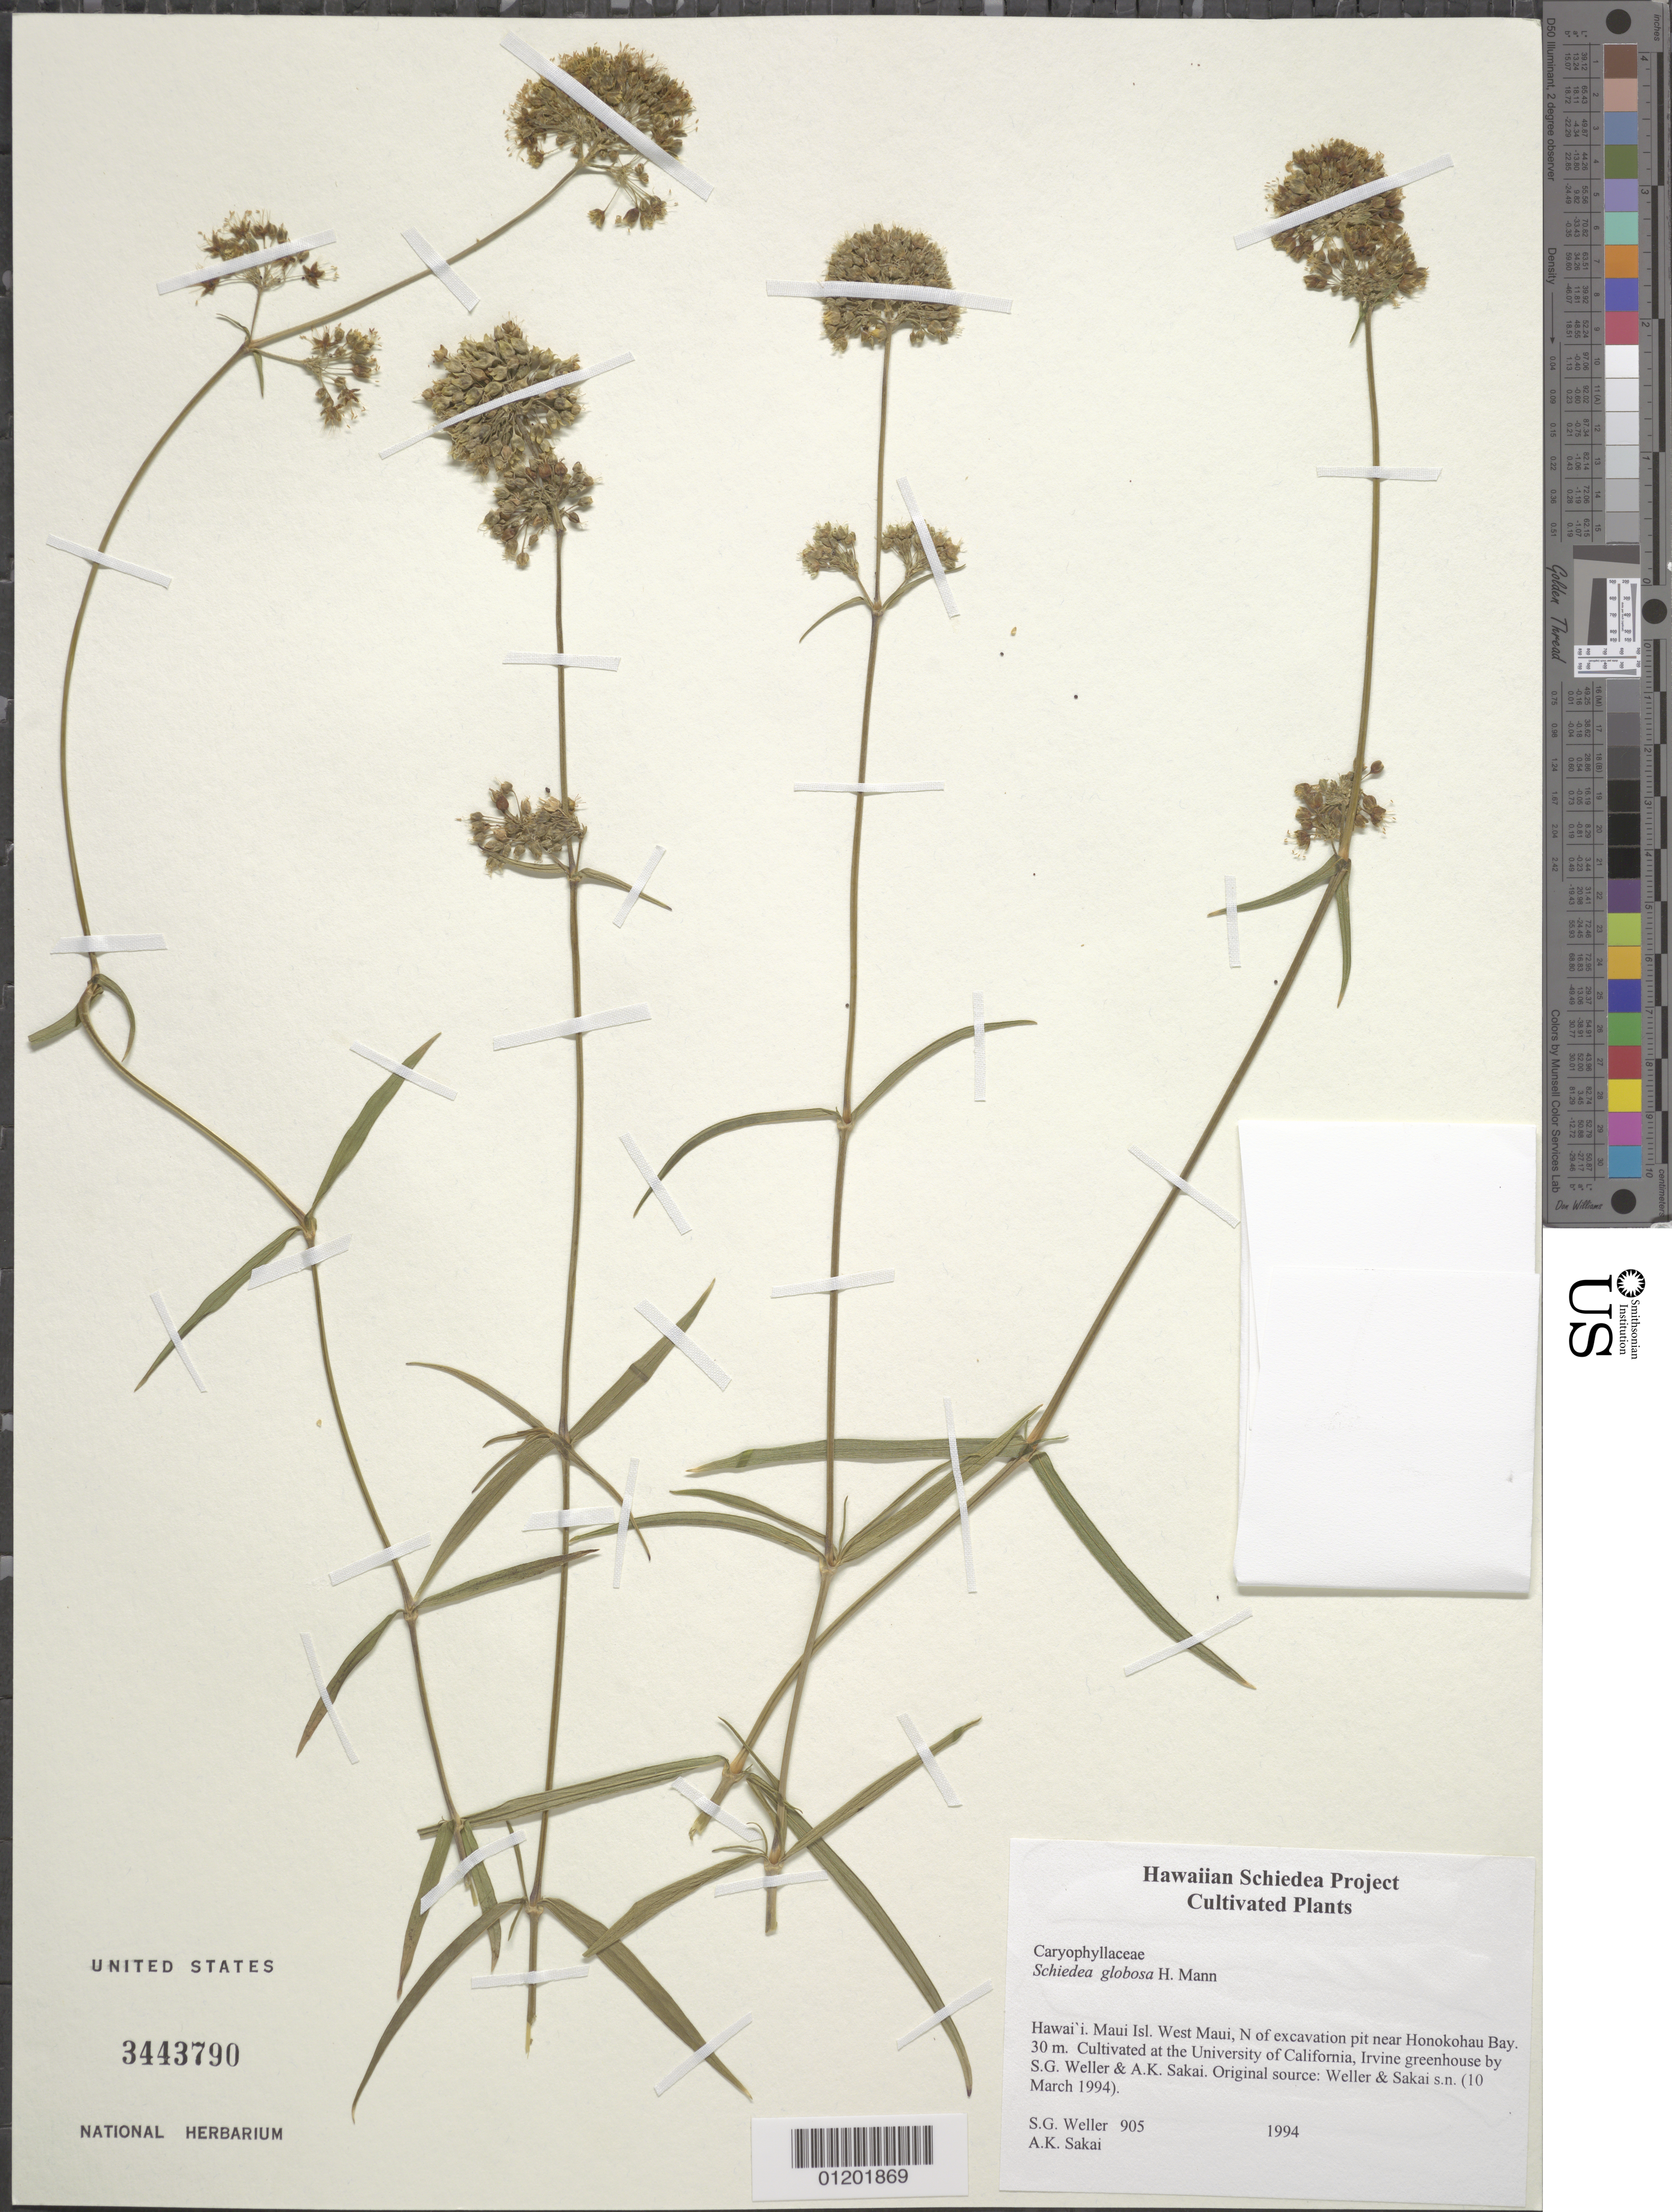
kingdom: Plantae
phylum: Tracheophyta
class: Magnoliopsida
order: Caryophyllales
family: Caryophyllaceae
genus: Schiedea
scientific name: Schiedea globosa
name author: H. Mann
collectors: S. G. Weller & A. Sakai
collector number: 905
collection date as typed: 1994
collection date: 1994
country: United States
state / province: California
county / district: Orange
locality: University of California, Irvine greenhouse.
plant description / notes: Cultivated at the University of California, Irvine greenhouse by S.G. Weller & A.K. Sakai. Original source: from seeds collected by Weller & Sakai on 10 March 1994.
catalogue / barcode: US 3443790